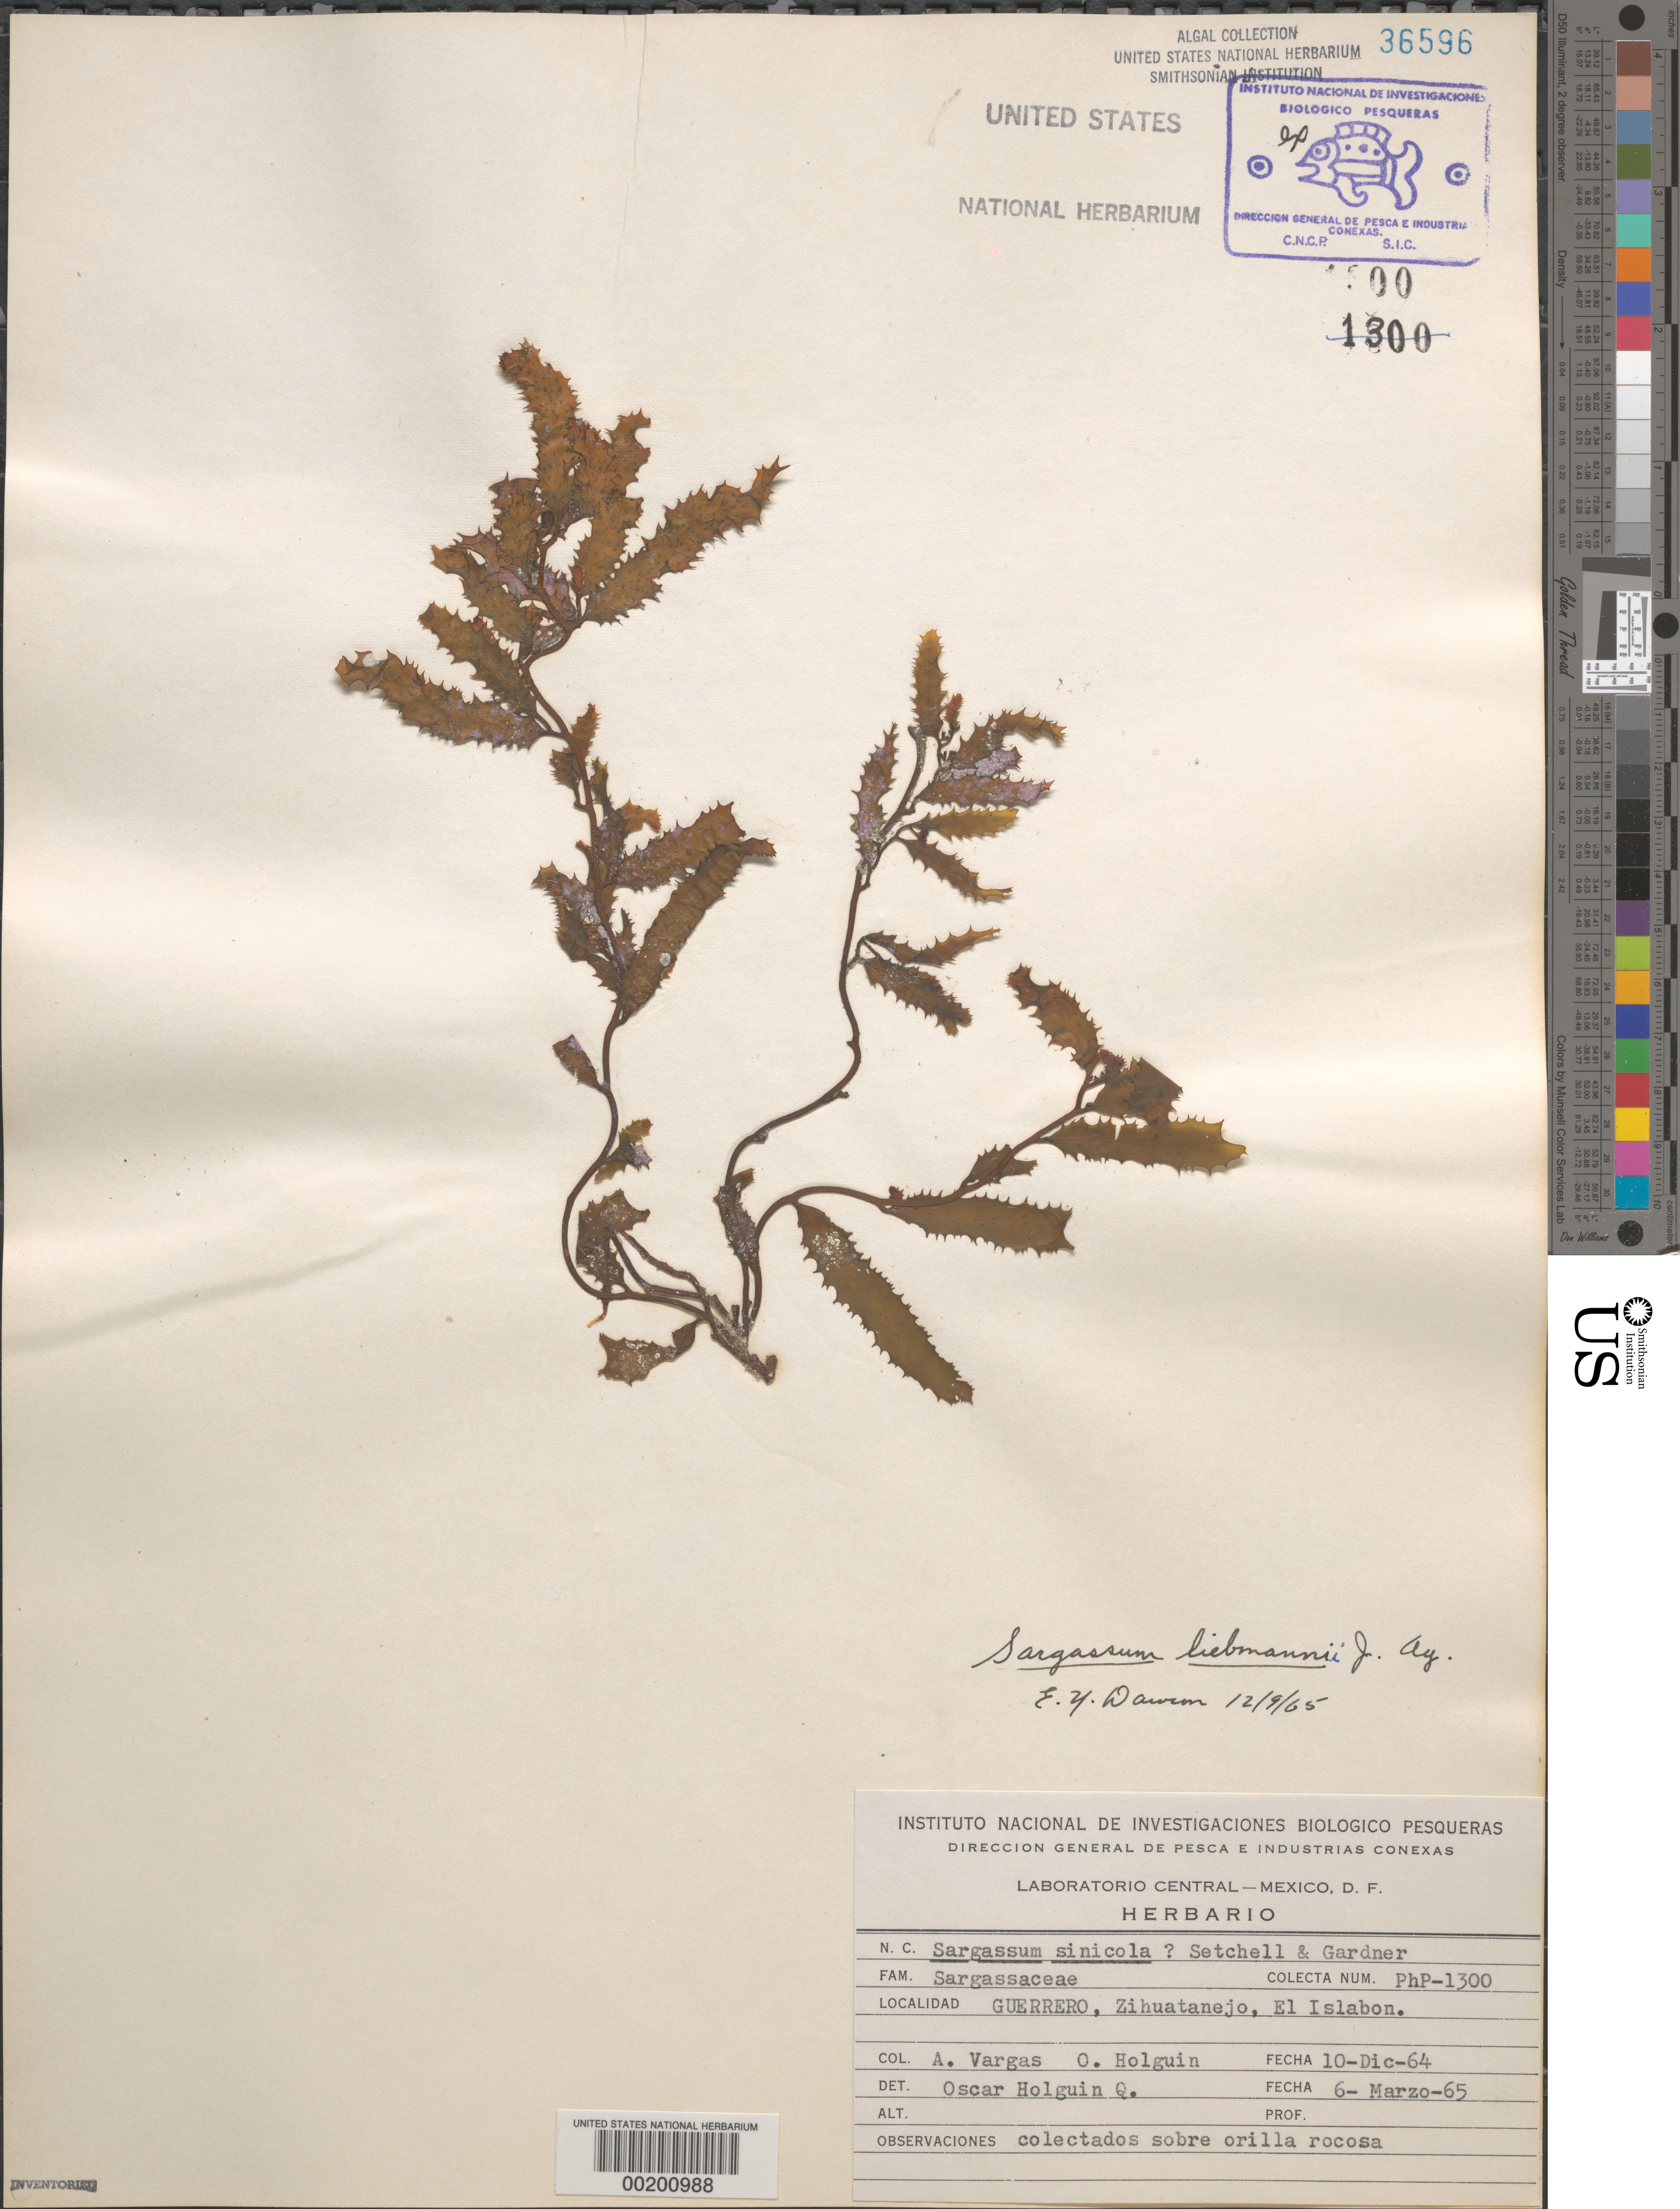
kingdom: Chromista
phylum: Ochrophyta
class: Phaeophyceae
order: Fucales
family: Sargassaceae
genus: Sargassum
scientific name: Sargassum liebmannii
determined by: Dawson, E. Y.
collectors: A. Vargas N. & O. Holguin Q.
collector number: Php-1300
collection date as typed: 10 Dec 1964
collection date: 1964-12-10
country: Mexico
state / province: Guerrero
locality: Zihuatanejo, el islabon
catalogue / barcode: US 36596